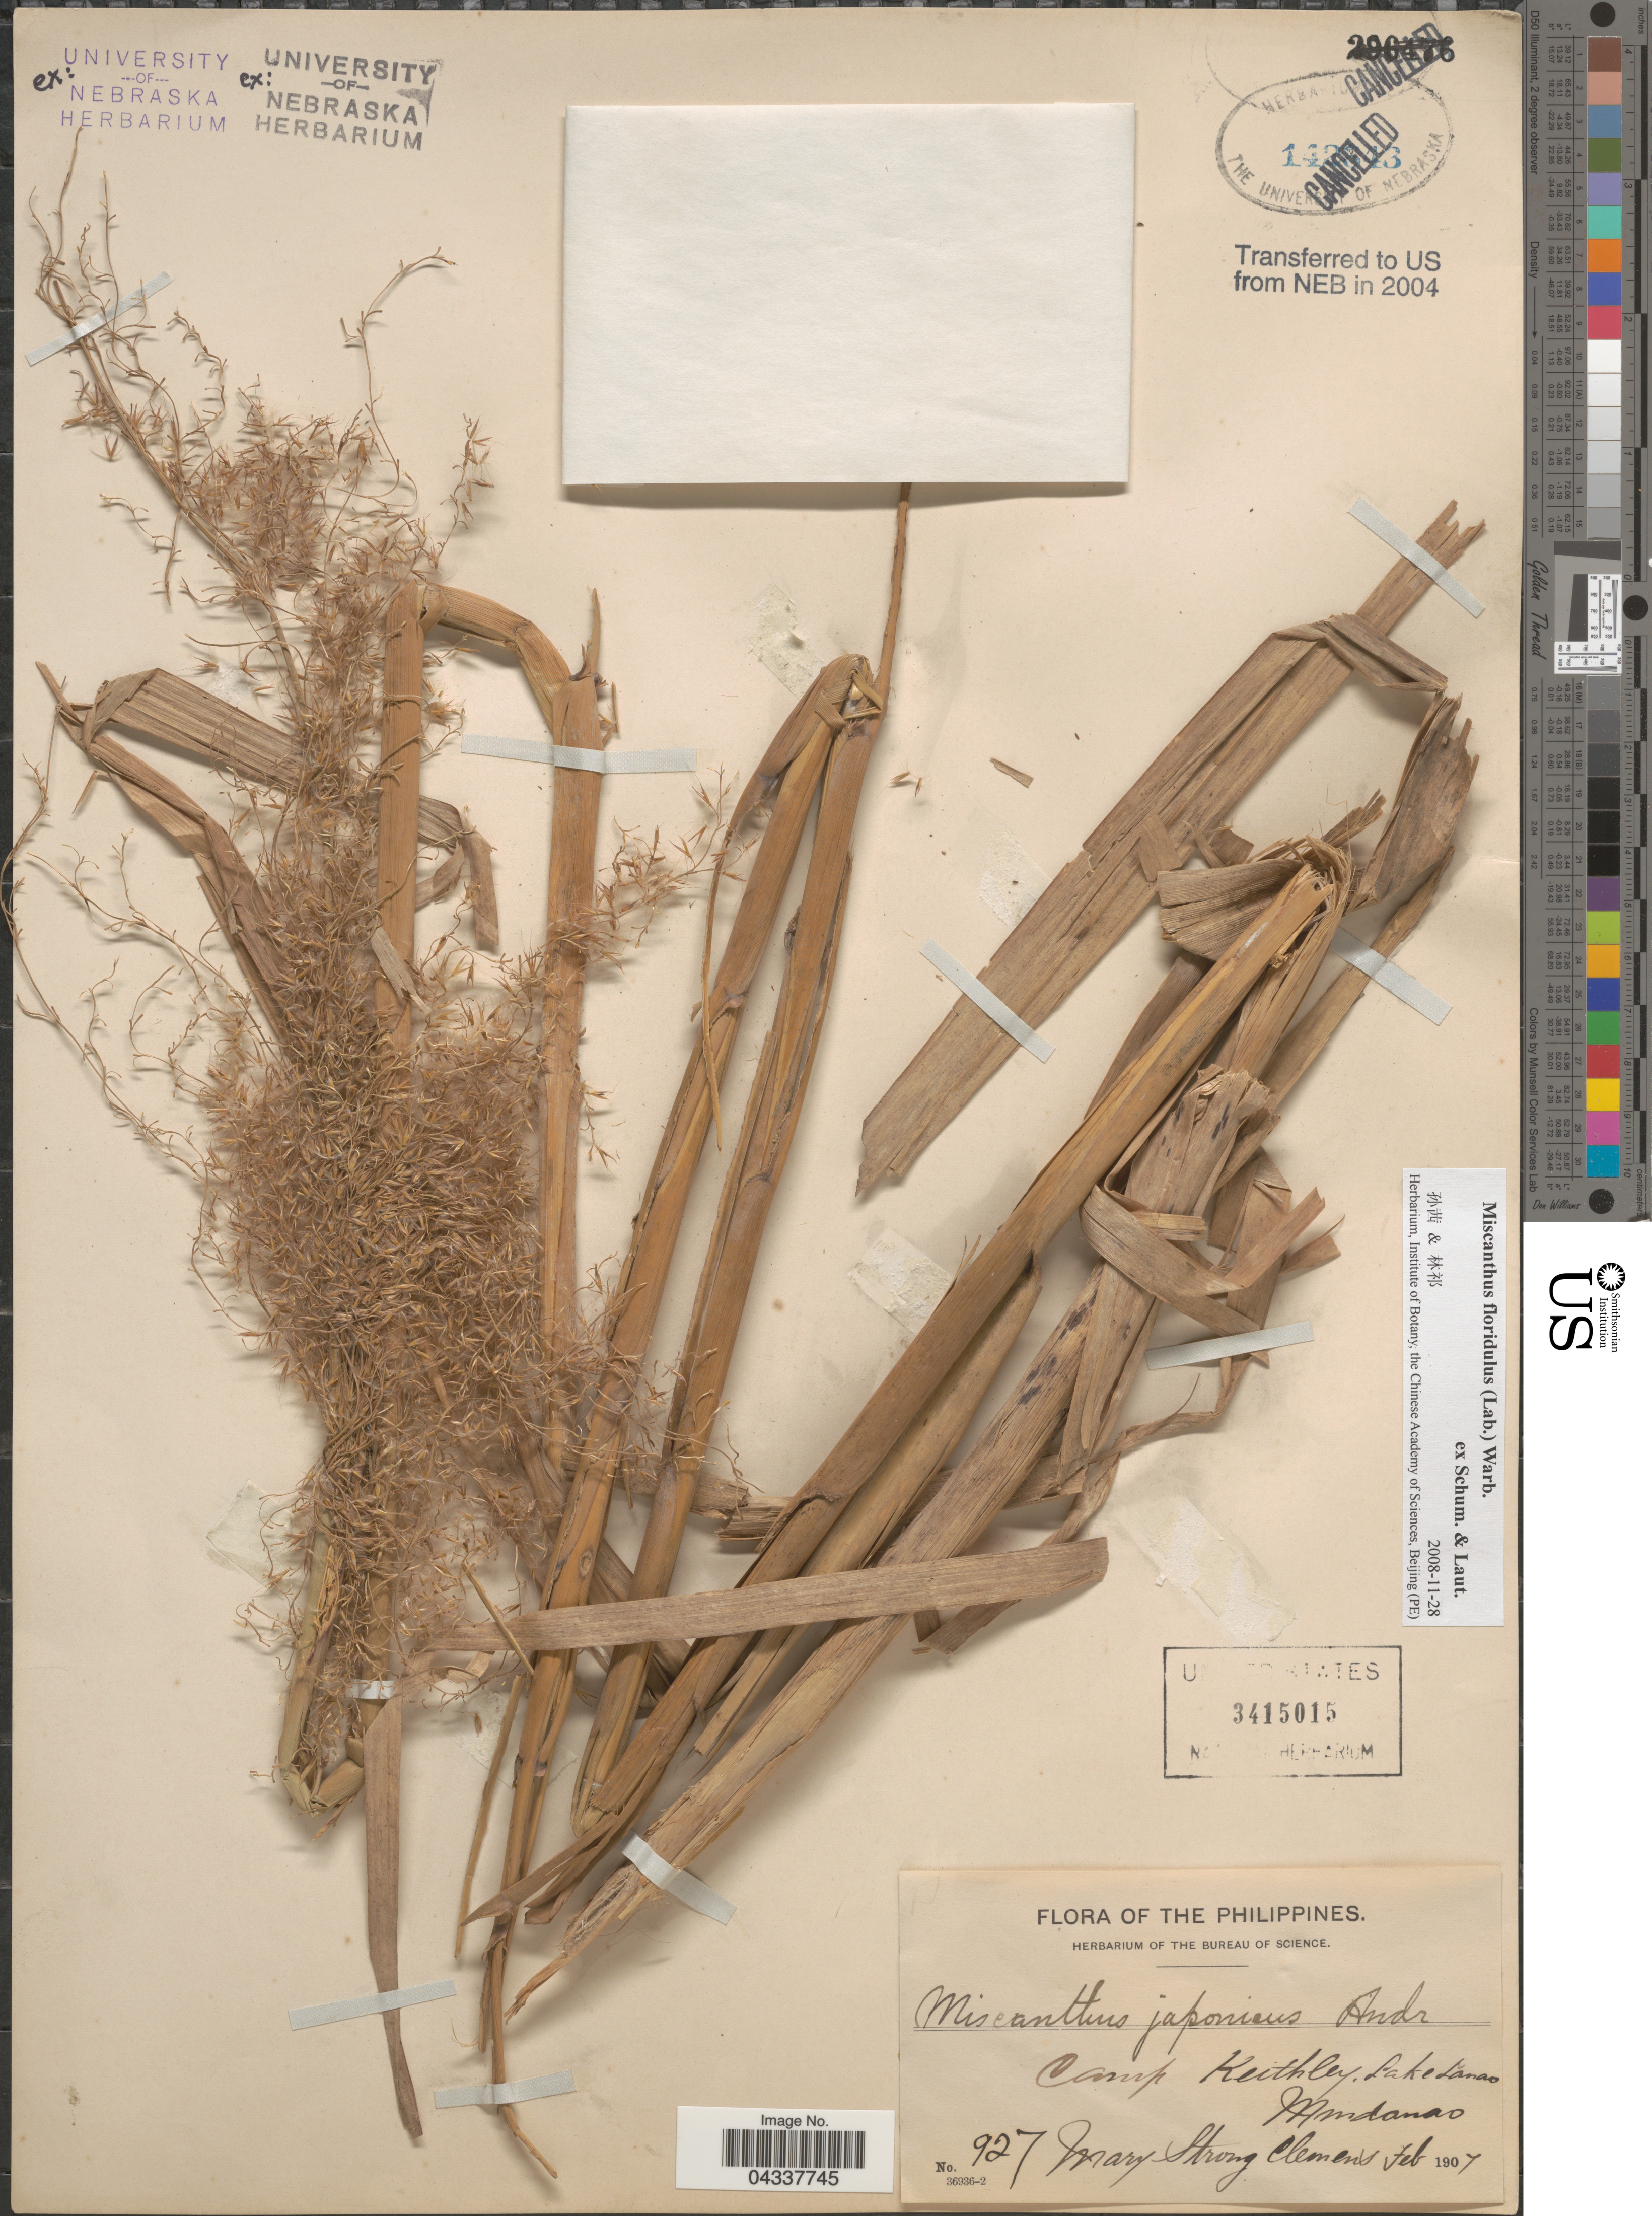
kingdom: Plantae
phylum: Tracheophyta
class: Liliopsida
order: Poales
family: Poaceae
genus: Miscanthus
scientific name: Miscanthus floridulus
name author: (Labill.) Warb.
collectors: M. S. Clemens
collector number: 927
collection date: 1907-02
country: Philippines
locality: Camp Keithley, Lake Lanao. Mindanao.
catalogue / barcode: US 3415015